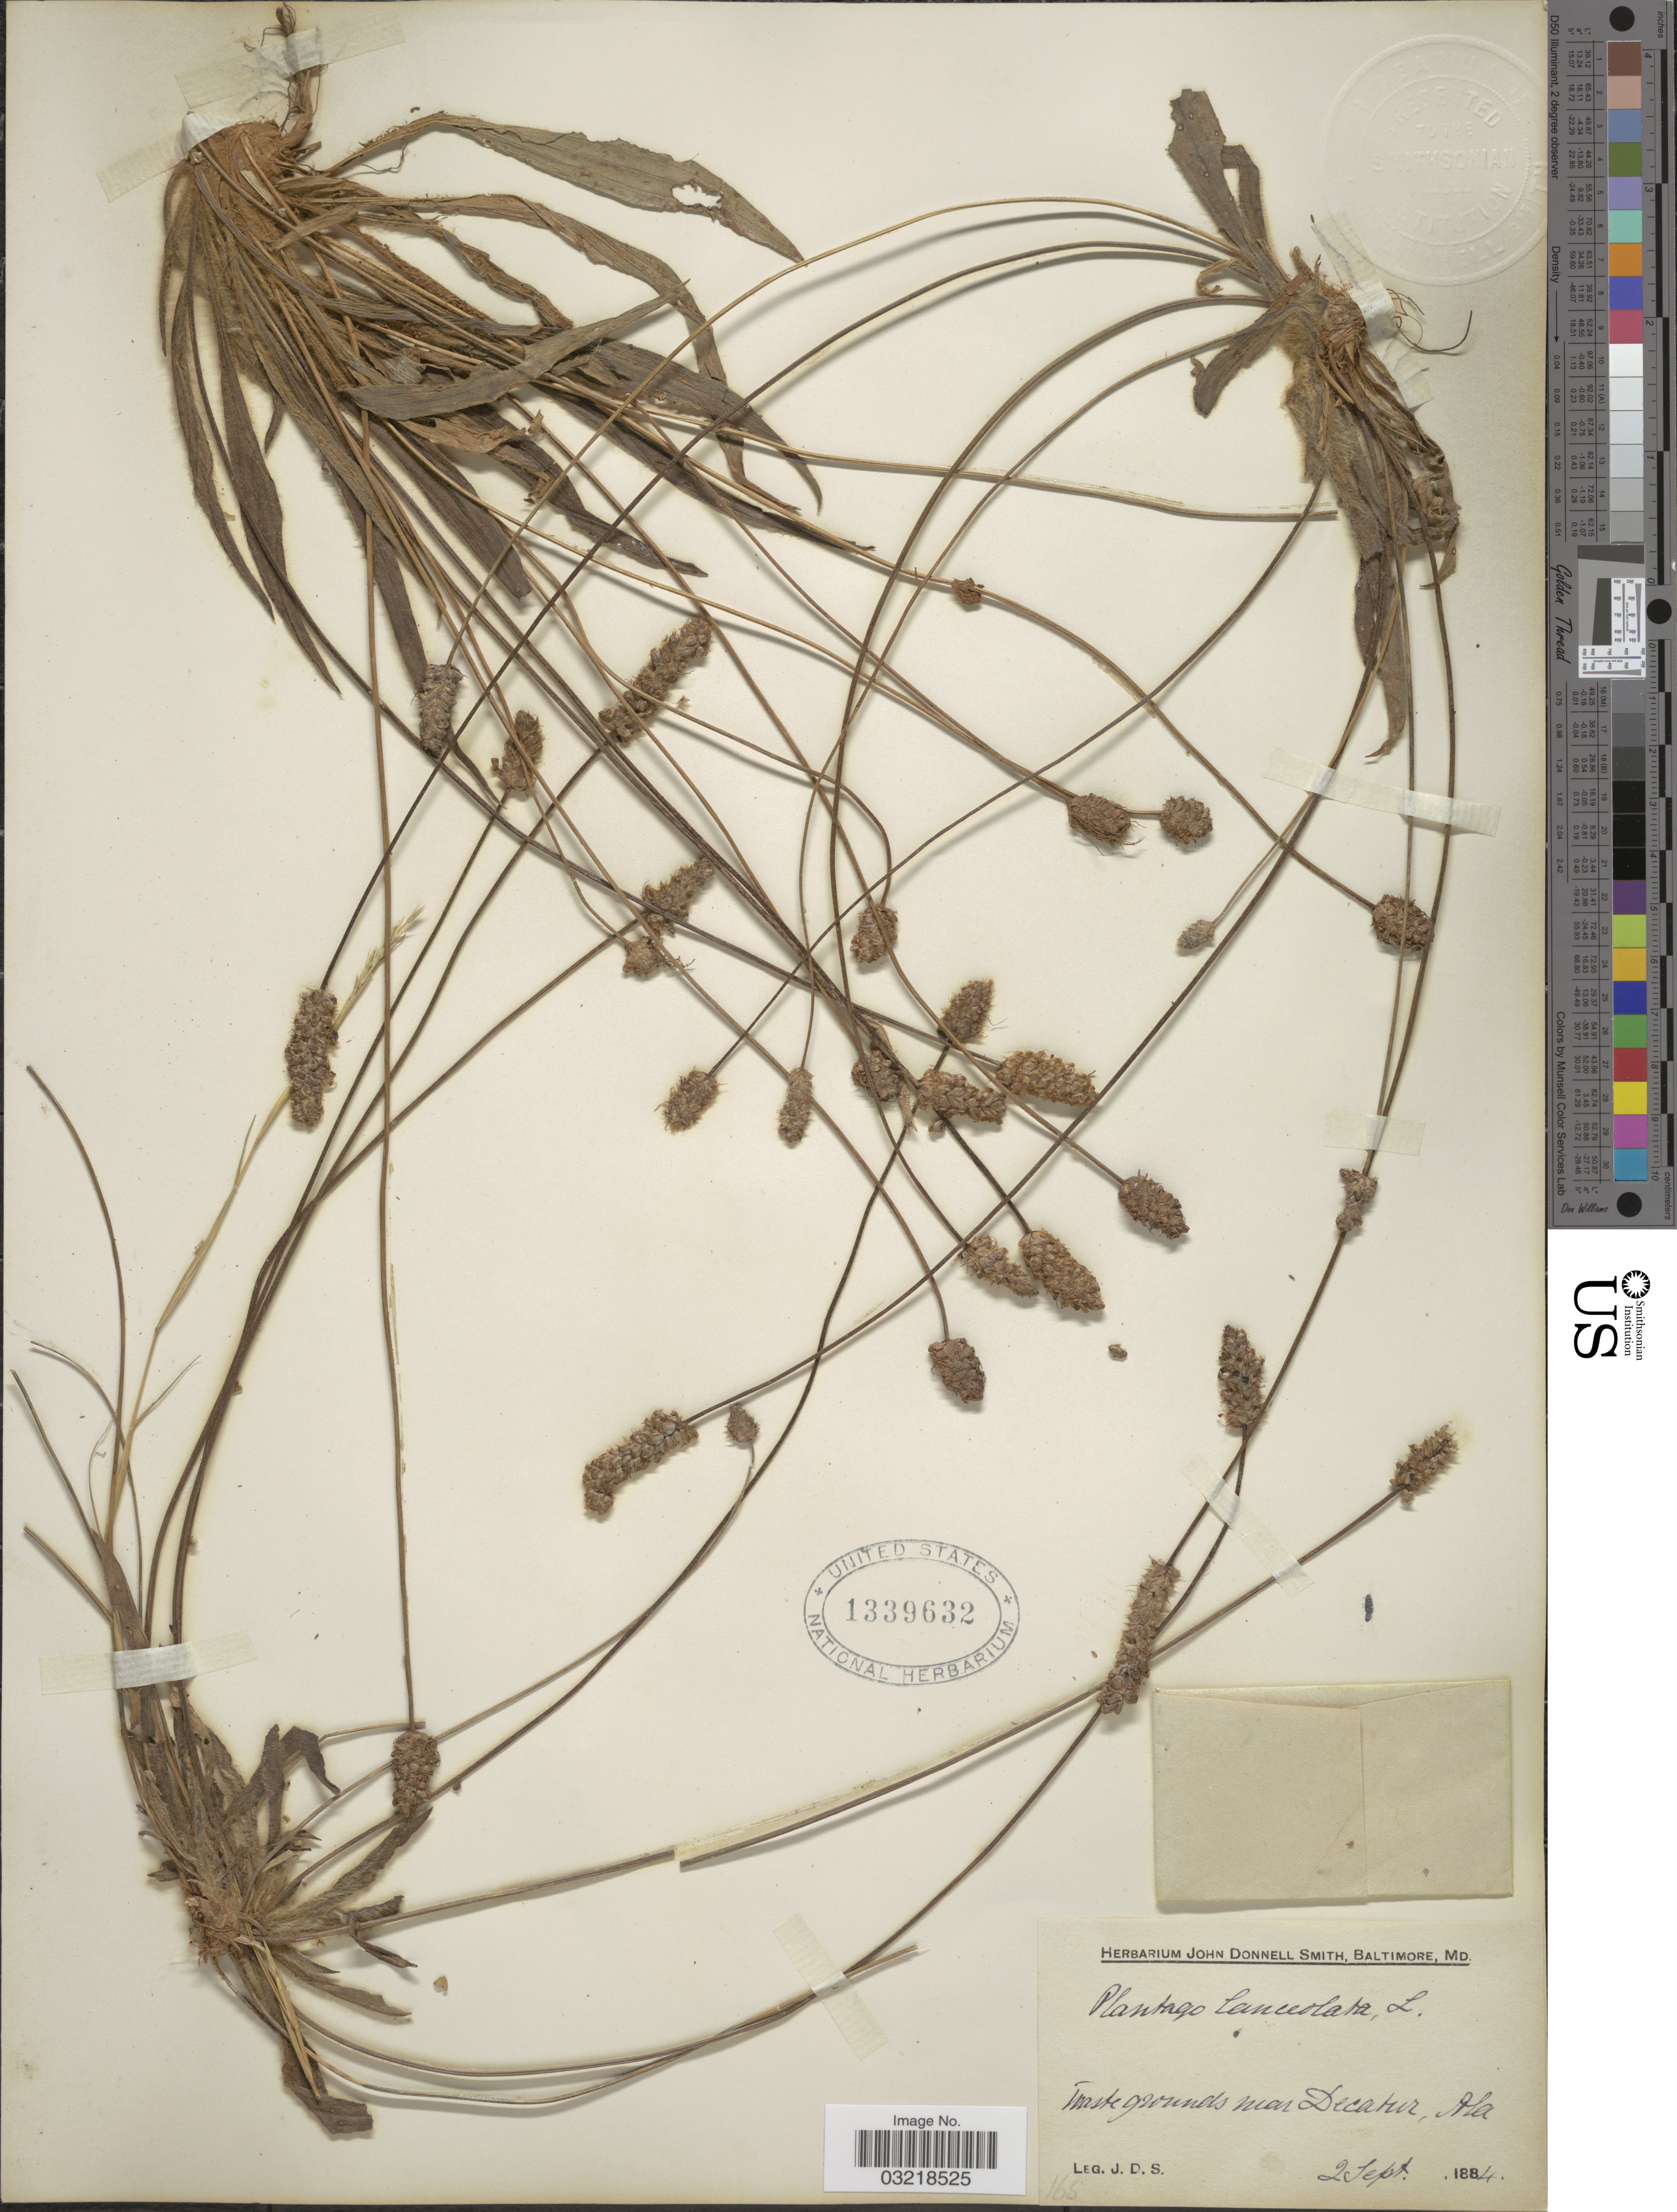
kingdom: Plantae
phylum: Tracheophyta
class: Magnoliopsida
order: Lamiales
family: Plantaginaceae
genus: Plantago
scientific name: Plantago lanceolata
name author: L.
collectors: J. Donnell Smith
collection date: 1884-09-02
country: United States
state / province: Alabama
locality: Waste grounds near Decatur.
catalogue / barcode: US 1339632